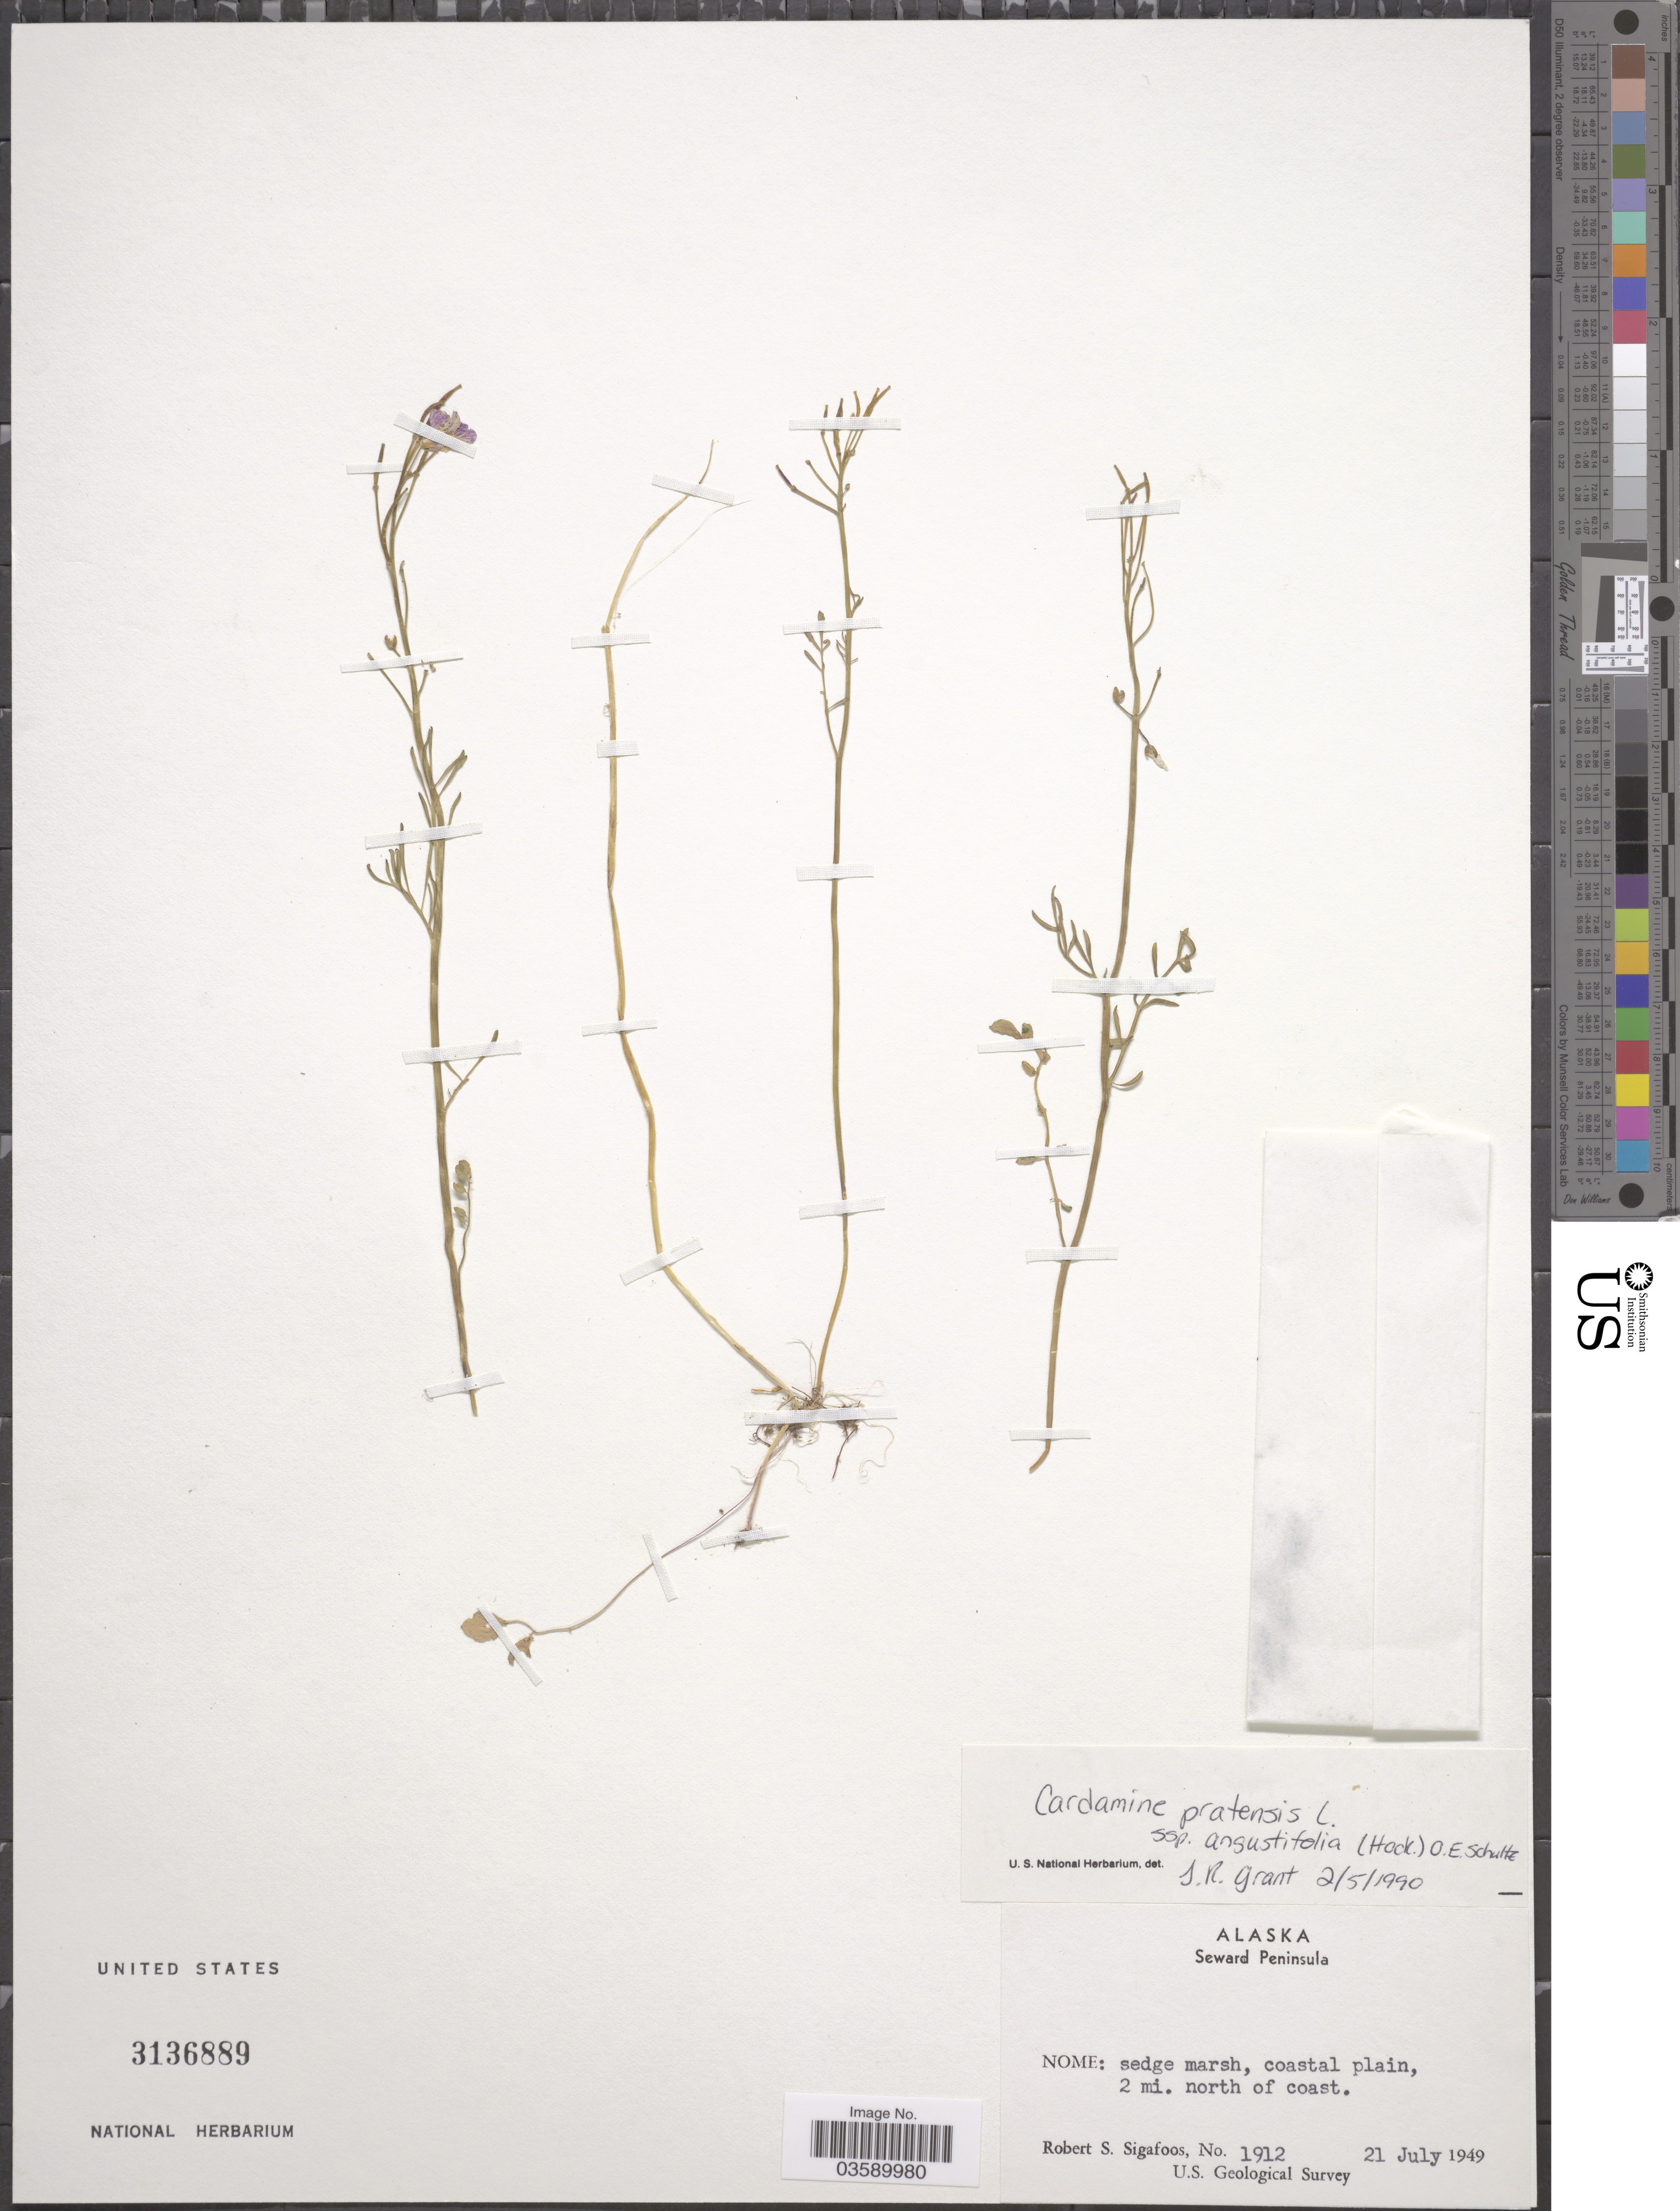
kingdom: Plantae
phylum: Tracheophyta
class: Magnoliopsida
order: Brassicales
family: Brassicaceae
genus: Cardamine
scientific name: Cardamine pratensis subsp. angustifolia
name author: (Hook.) O.E. Schulz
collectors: R. Sigafoos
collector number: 1912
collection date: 1949-07-21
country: United States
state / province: Alaska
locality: Seward Peninsula. Nome: sedge marsh, coastal plain, 2 mi. north of coast.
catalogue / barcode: US 3136889